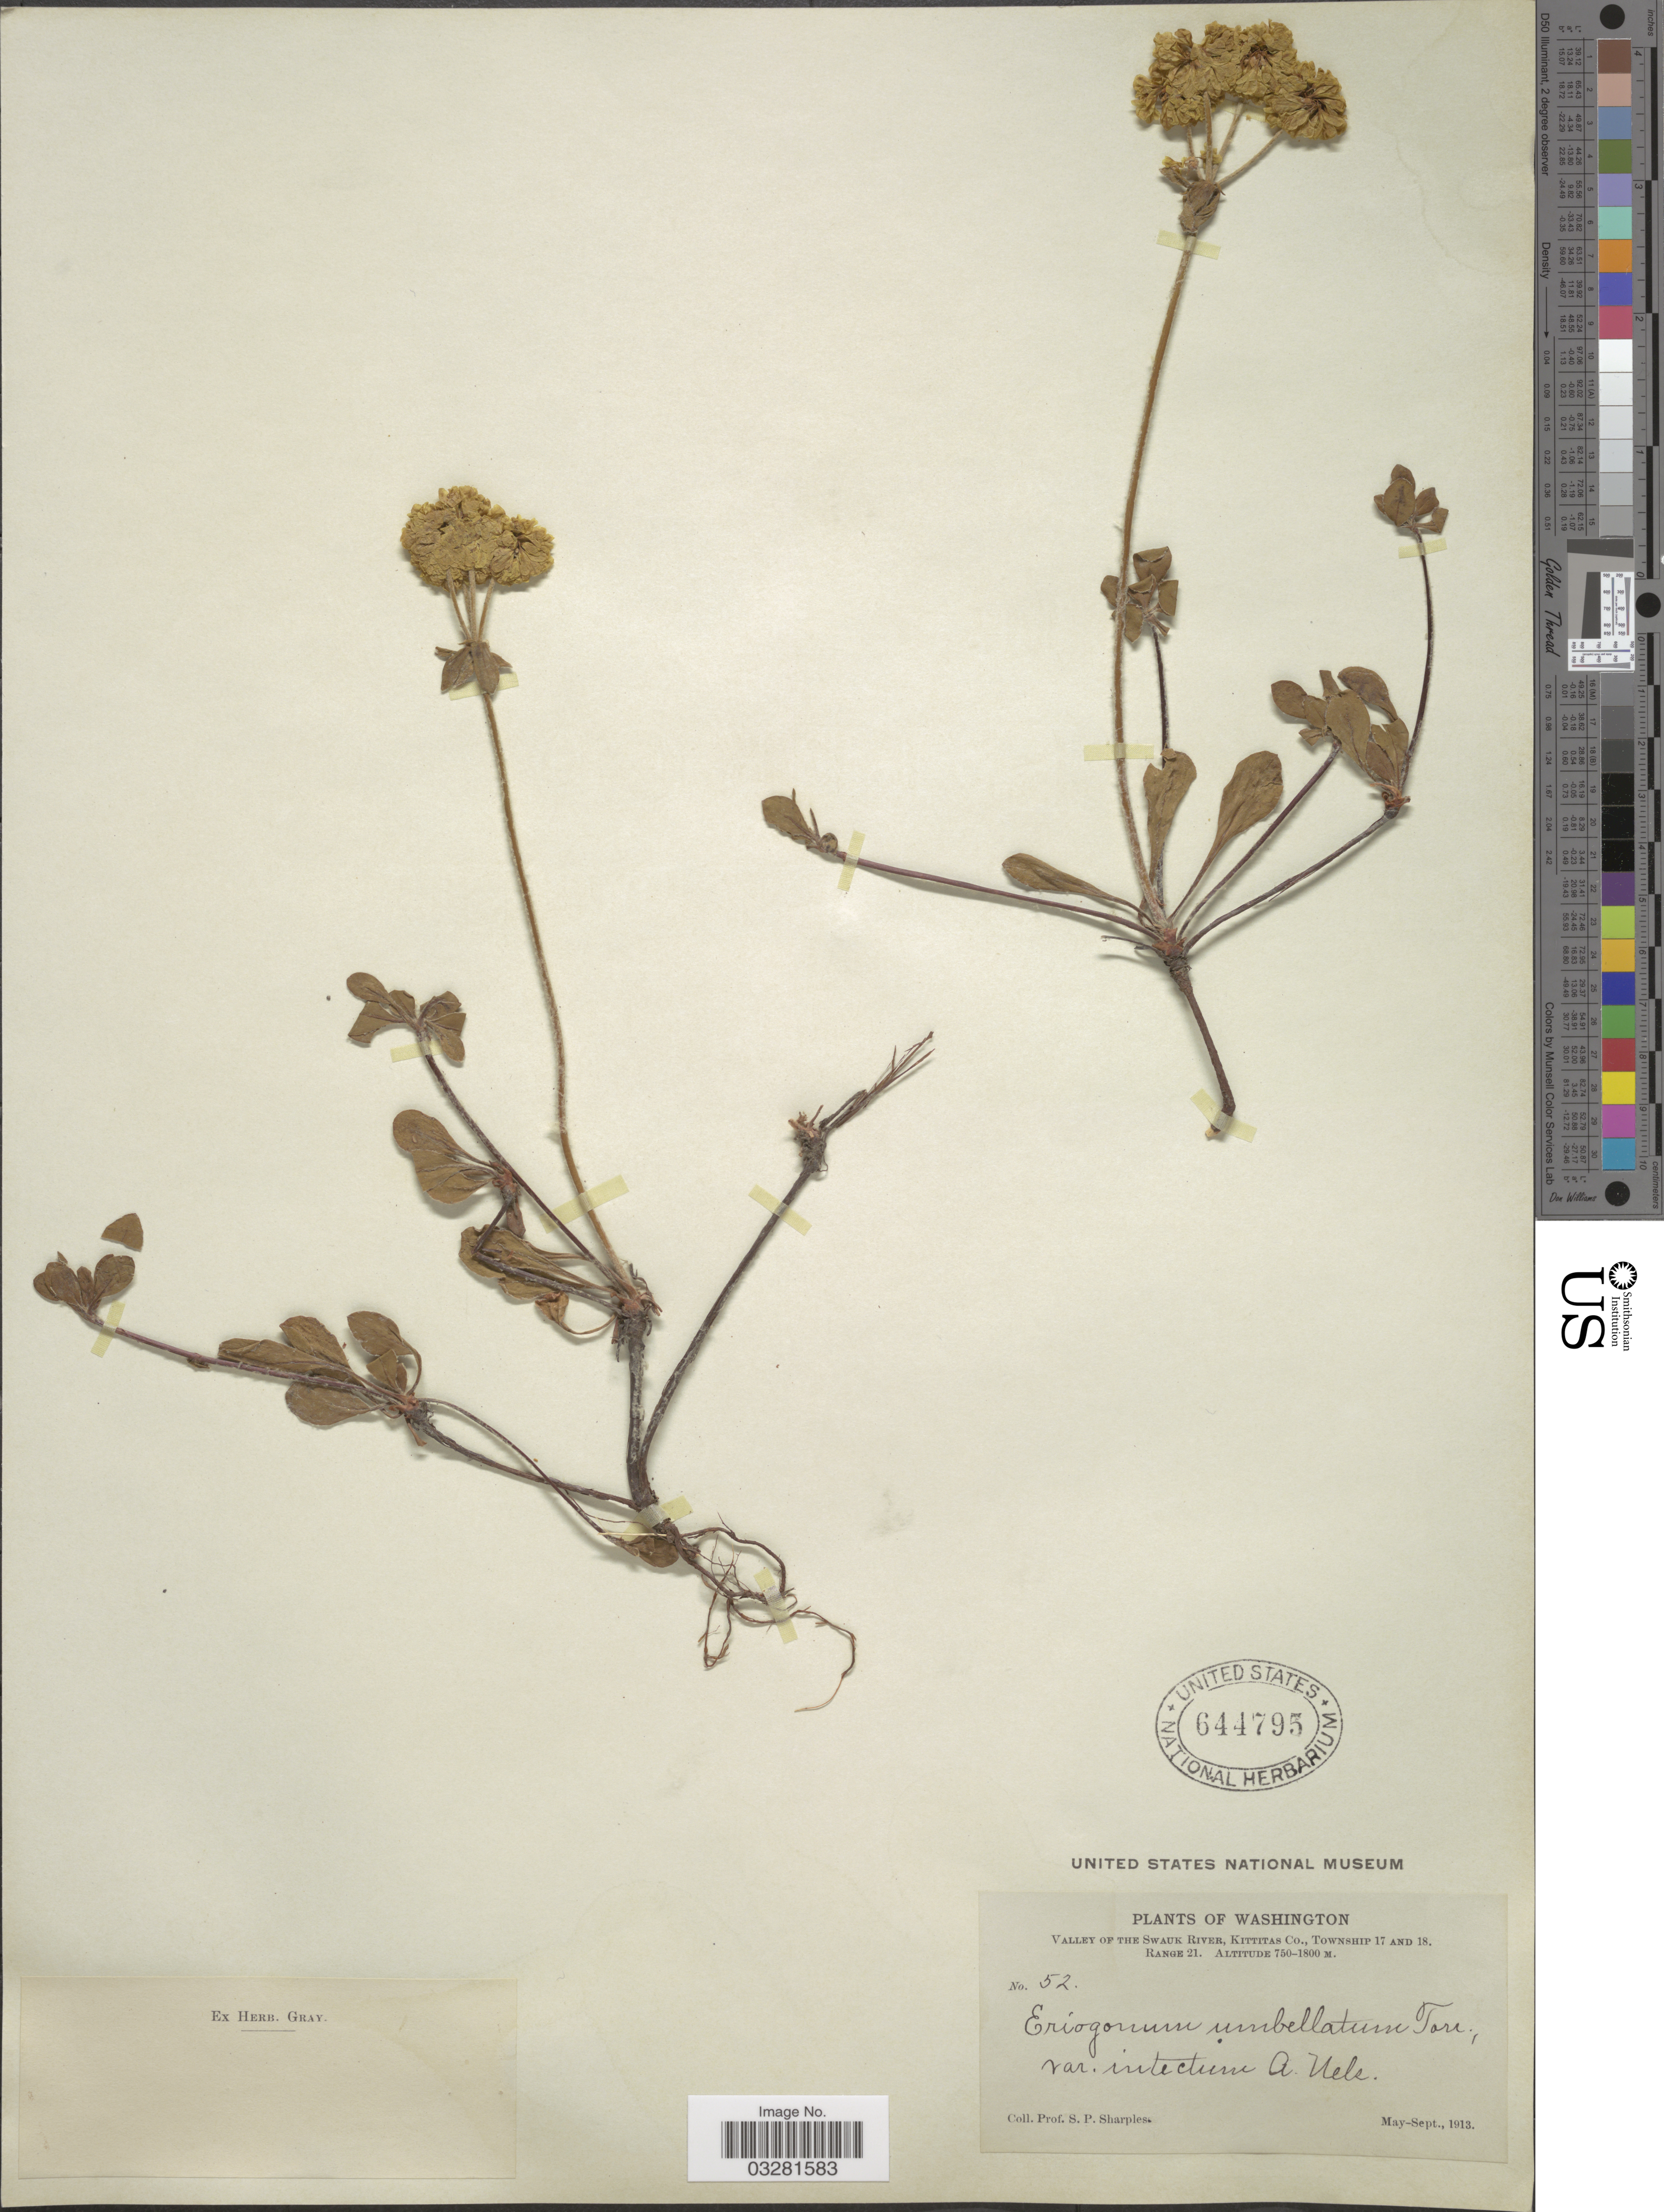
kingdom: Plantae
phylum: Tracheophyta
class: Magnoliopsida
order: Caryophyllales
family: Polygonaceae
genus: Eriogonum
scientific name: Eriogonum umbellatum var. intectum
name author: A. Nelson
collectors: S. Sharples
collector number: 52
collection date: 1913-05/1913-09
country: United States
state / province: Washington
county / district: Kittitas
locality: Valley of the Swauk River, Kittitas Co., Township 17 and 18. Range 21.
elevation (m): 750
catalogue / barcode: US 644795